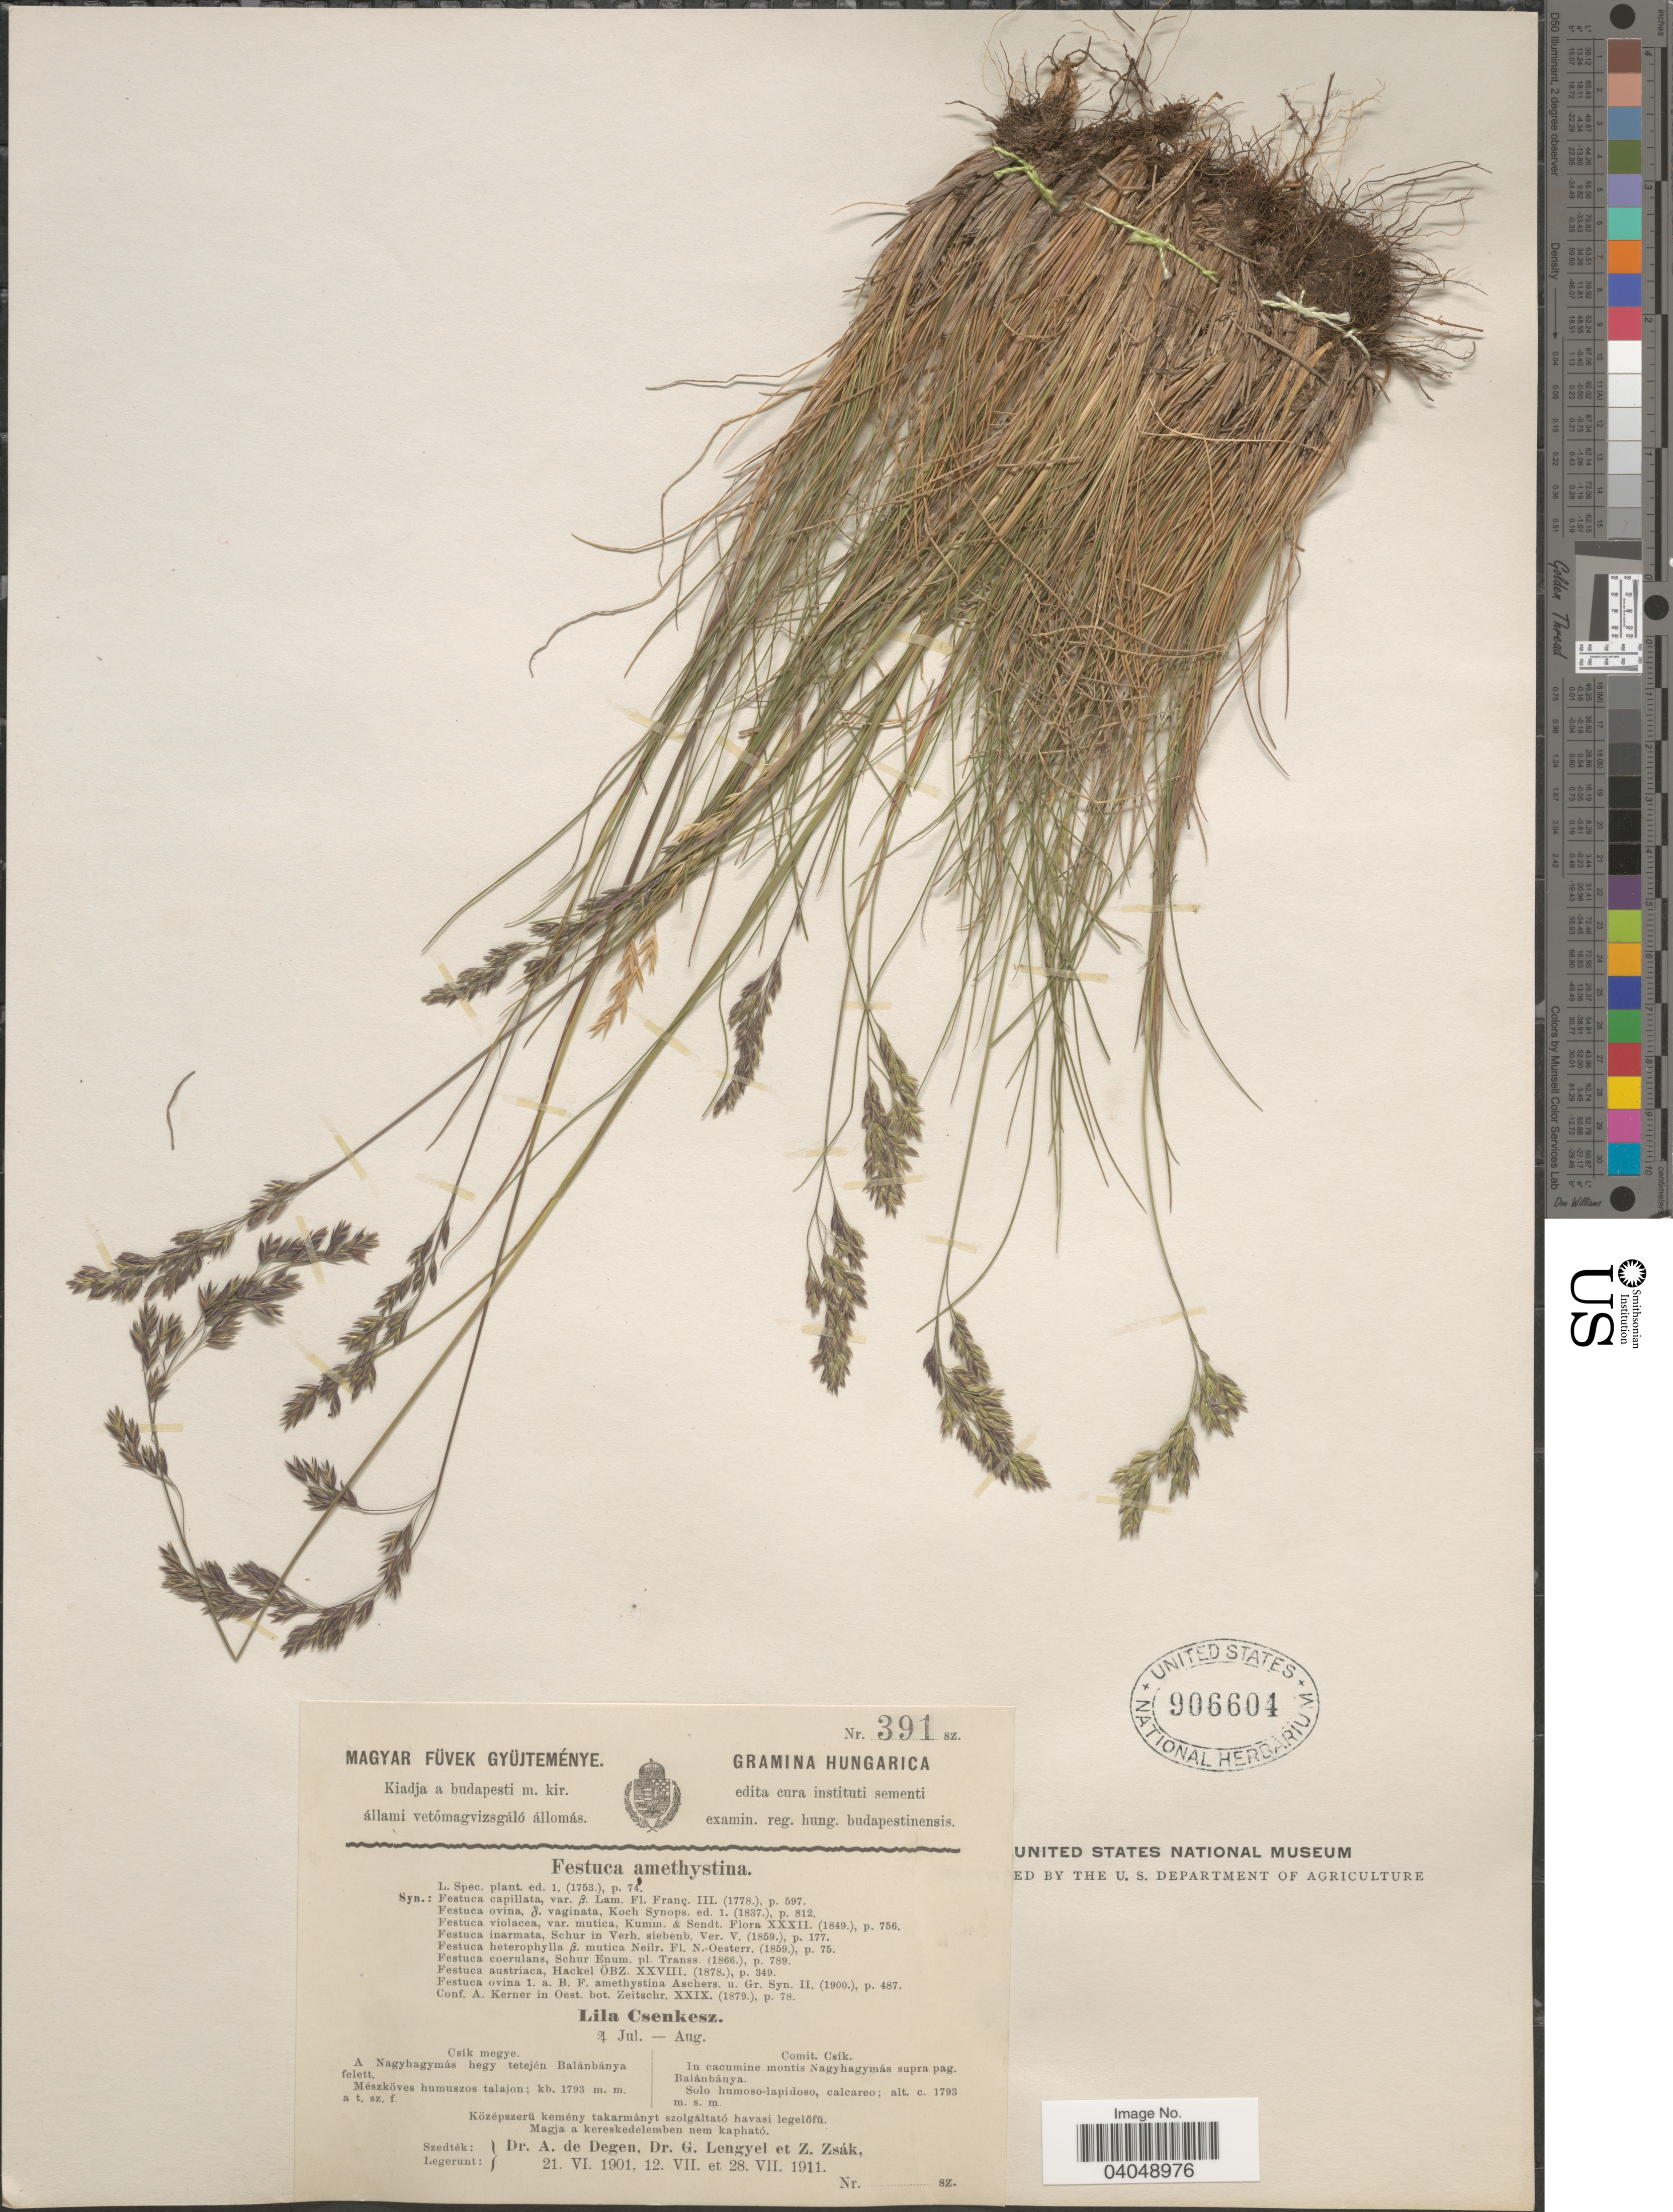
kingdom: Plantae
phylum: Tracheophyta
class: Liliopsida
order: Poales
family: Poaceae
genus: Festuca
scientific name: Festuca amethystina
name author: L.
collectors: A. Degen, G. Lengyel & Z. Zsak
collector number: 391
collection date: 1901-06-21/1911-07-28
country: Hungary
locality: Hungarica. Comit. Csík. In cacumine montis Nagyhagymás pag. Balánbánya.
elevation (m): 1793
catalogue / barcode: US 906604